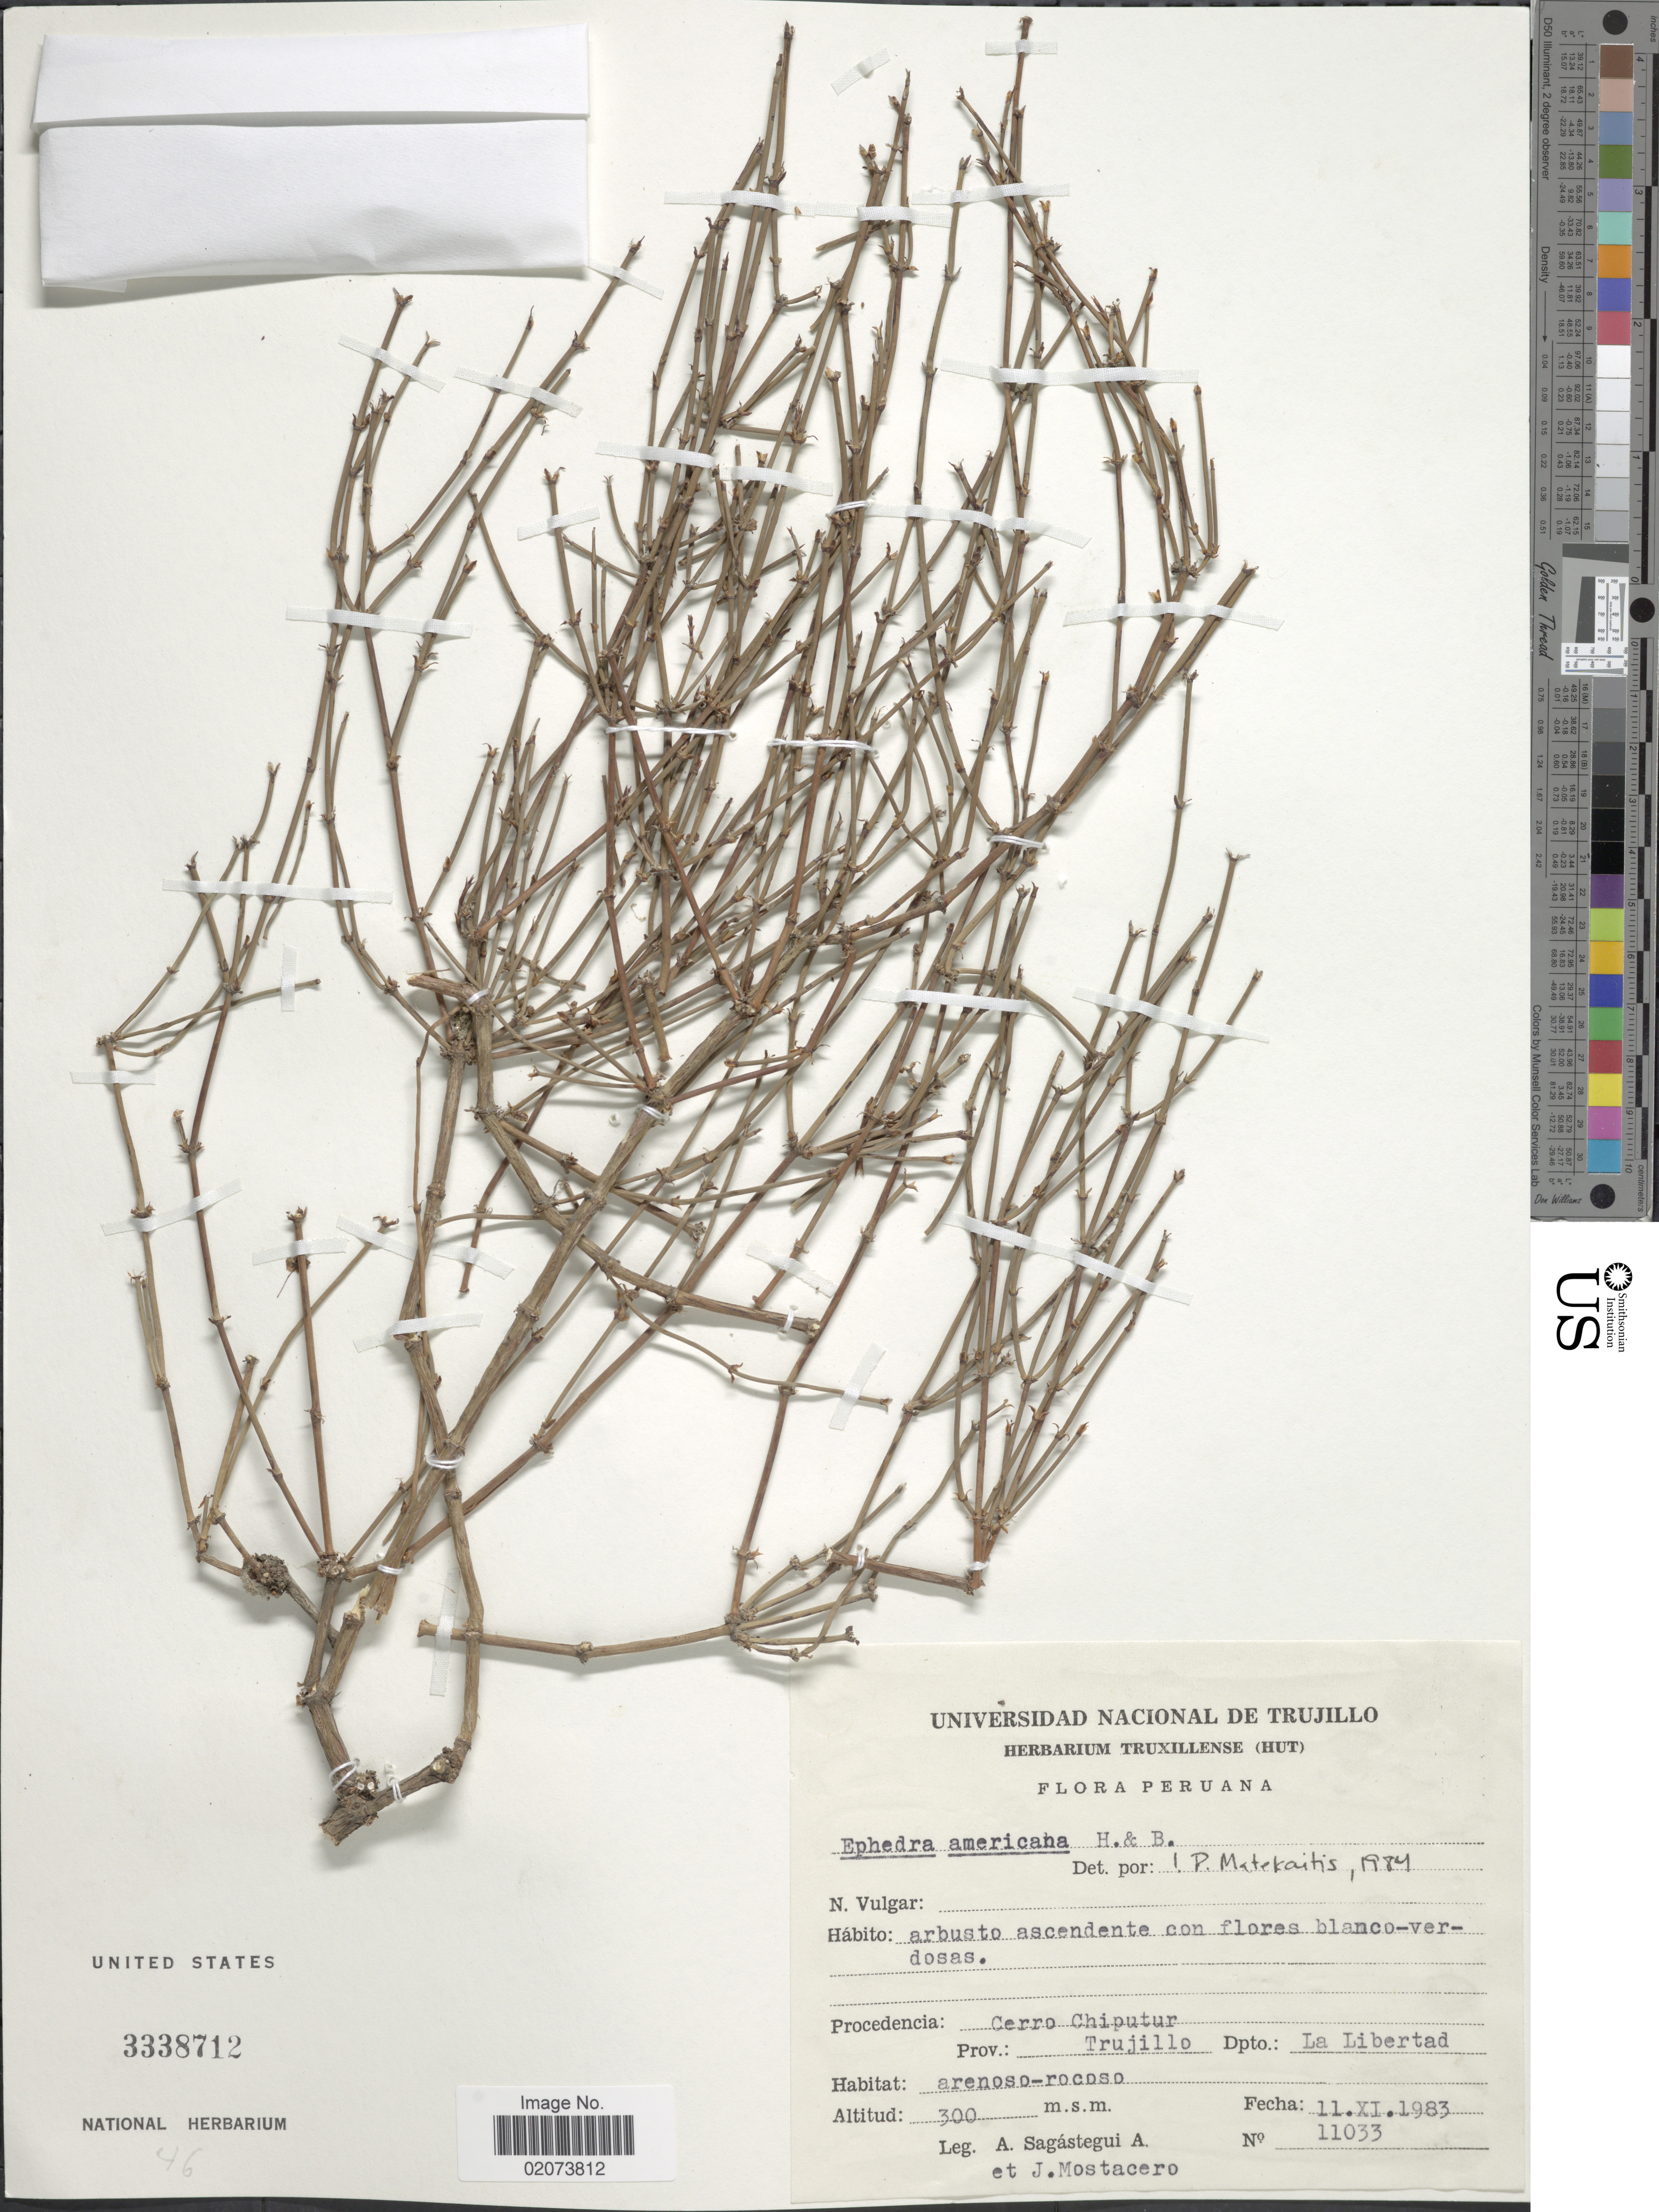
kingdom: Plantae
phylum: Tracheophyta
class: Gnetopsida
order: Ephedrales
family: Ephedraceae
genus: Ephedra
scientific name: Ephedra americana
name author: Humb. & Bonpl. ex Willd.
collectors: A. Sagástegui A. & J. Mostacero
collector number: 11033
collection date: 1983-11-11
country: Peru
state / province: La Libertad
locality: Procedencia: Cerro Chiputur, Prov.: Trujillo, Dpto. La Libertad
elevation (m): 300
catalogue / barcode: US 3338712